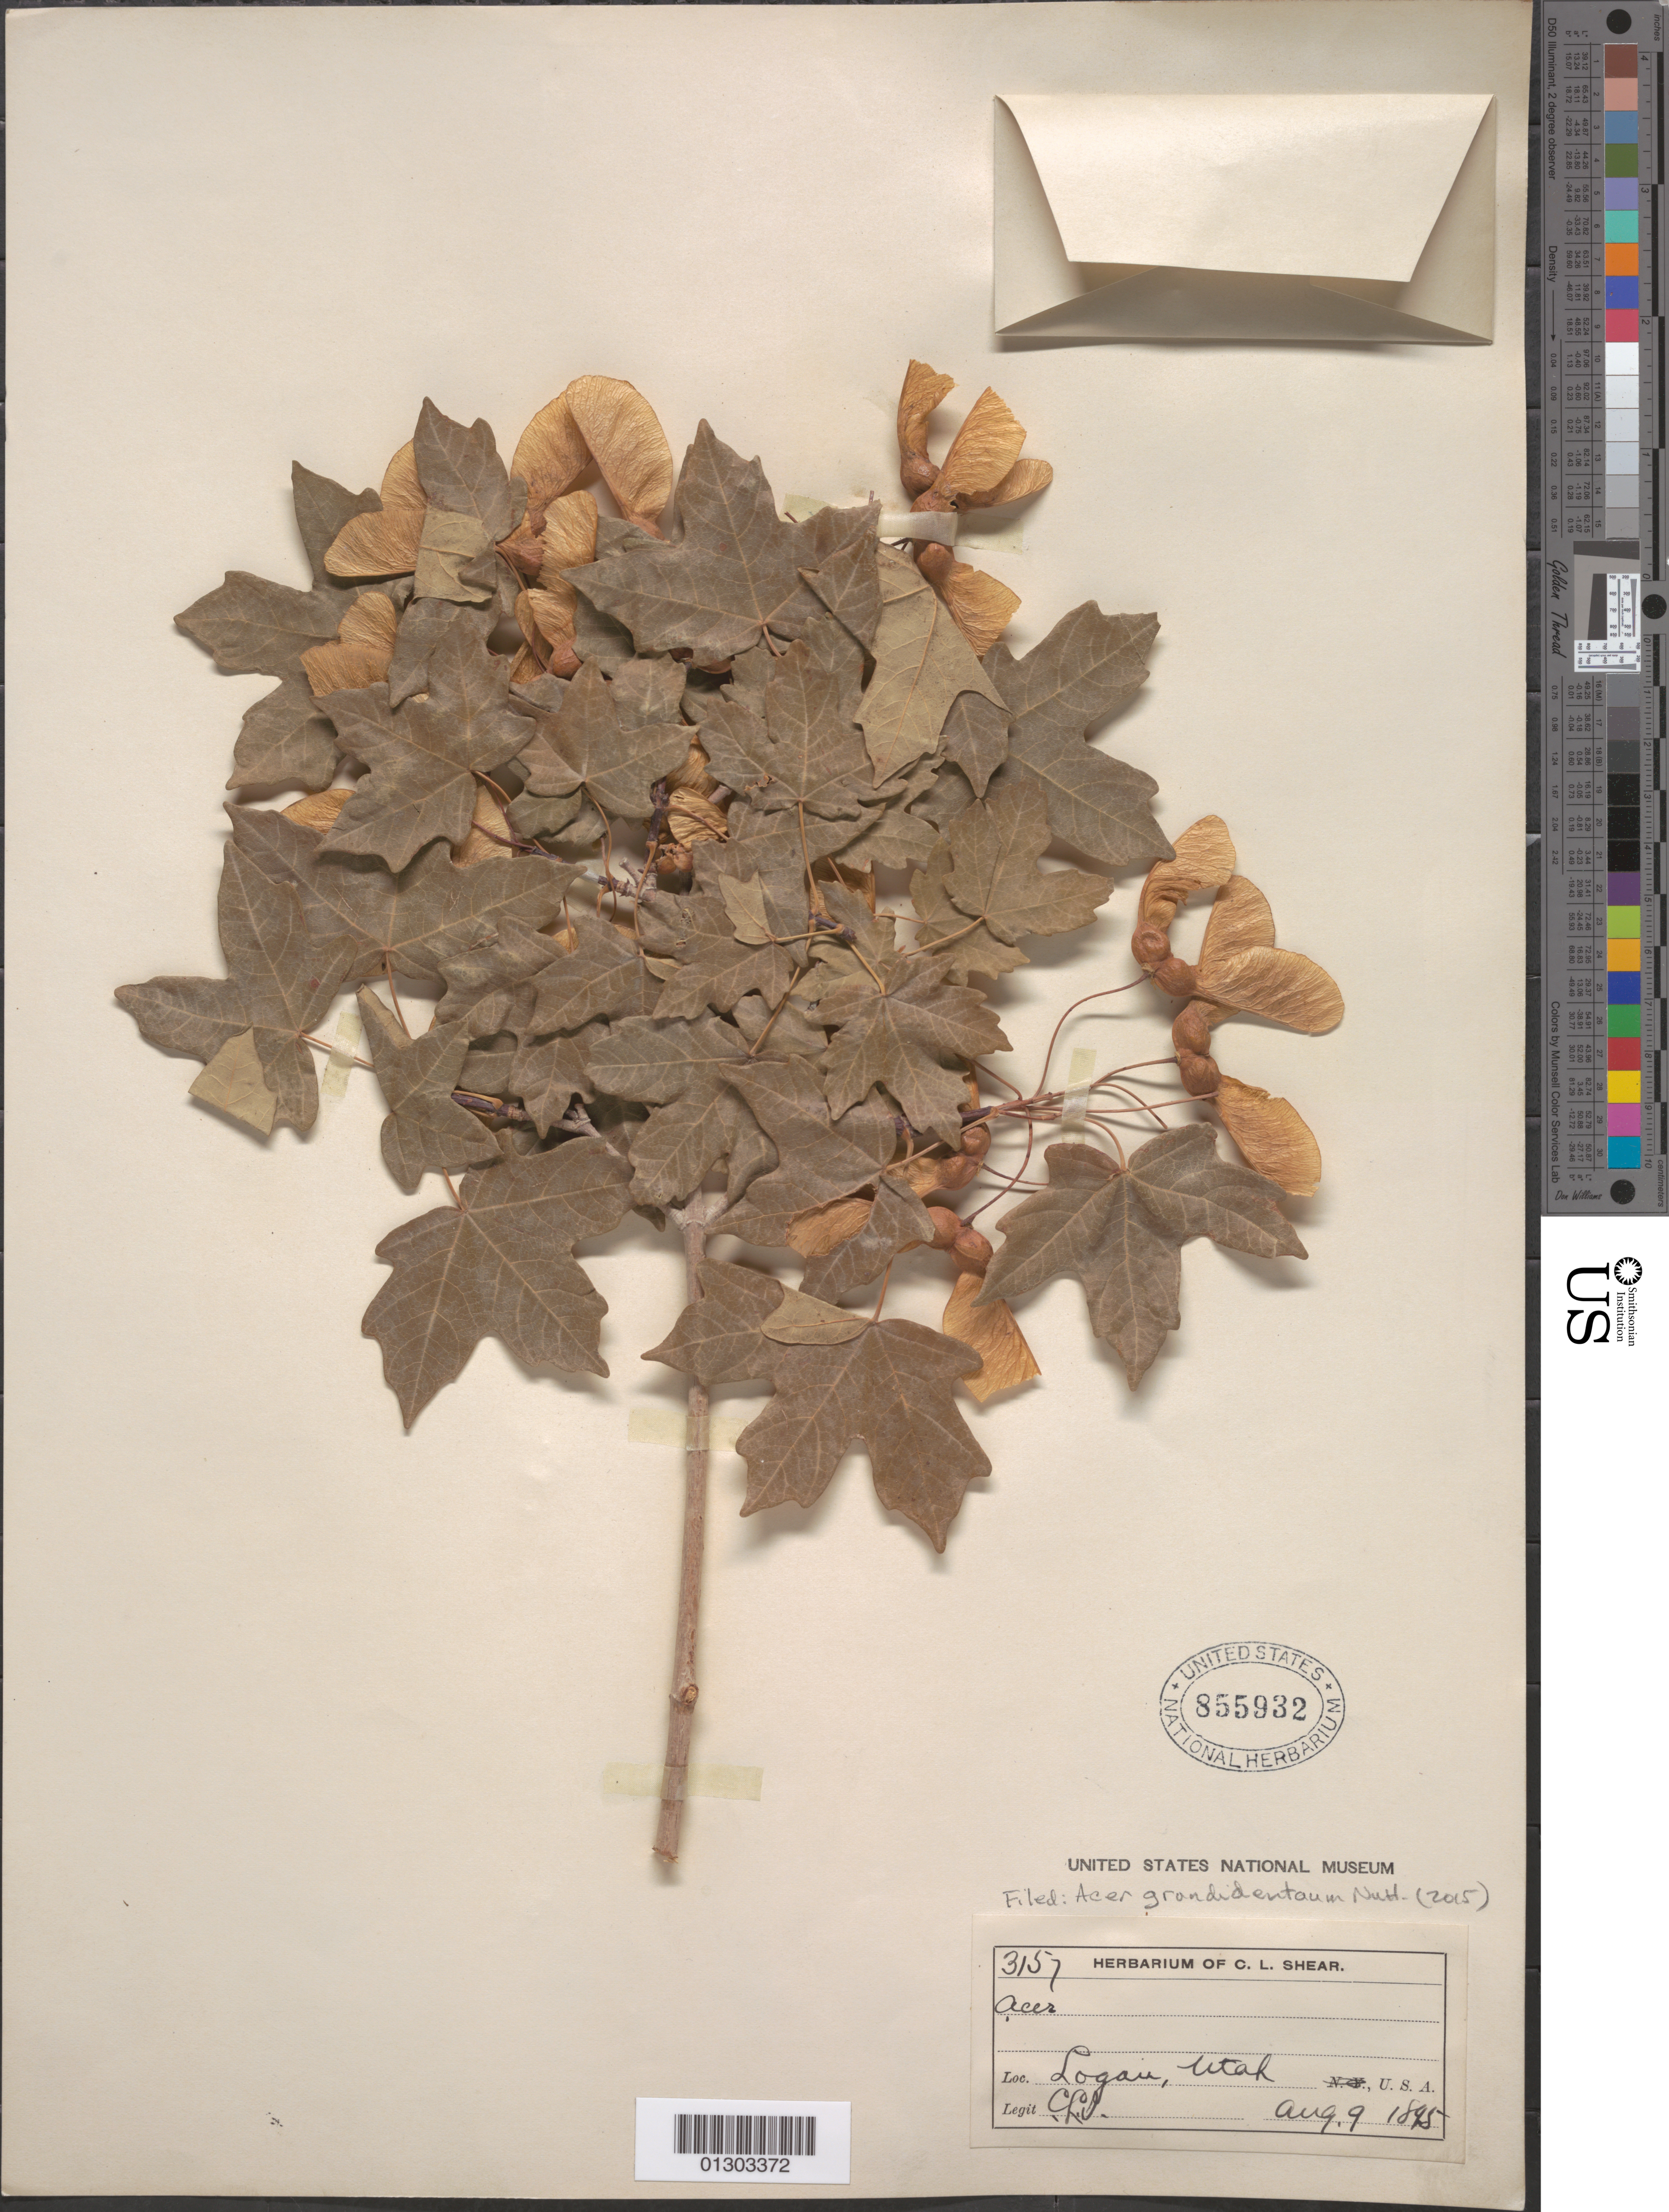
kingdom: Plantae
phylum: Tracheophyta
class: Magnoliopsida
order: Sapindales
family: Sapindaceae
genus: Acer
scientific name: Acer grandidentatum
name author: Nutt.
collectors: C. L. Shear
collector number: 3157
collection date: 1895-08-09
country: United States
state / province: Utah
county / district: Cache County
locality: Logan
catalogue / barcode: US 855932